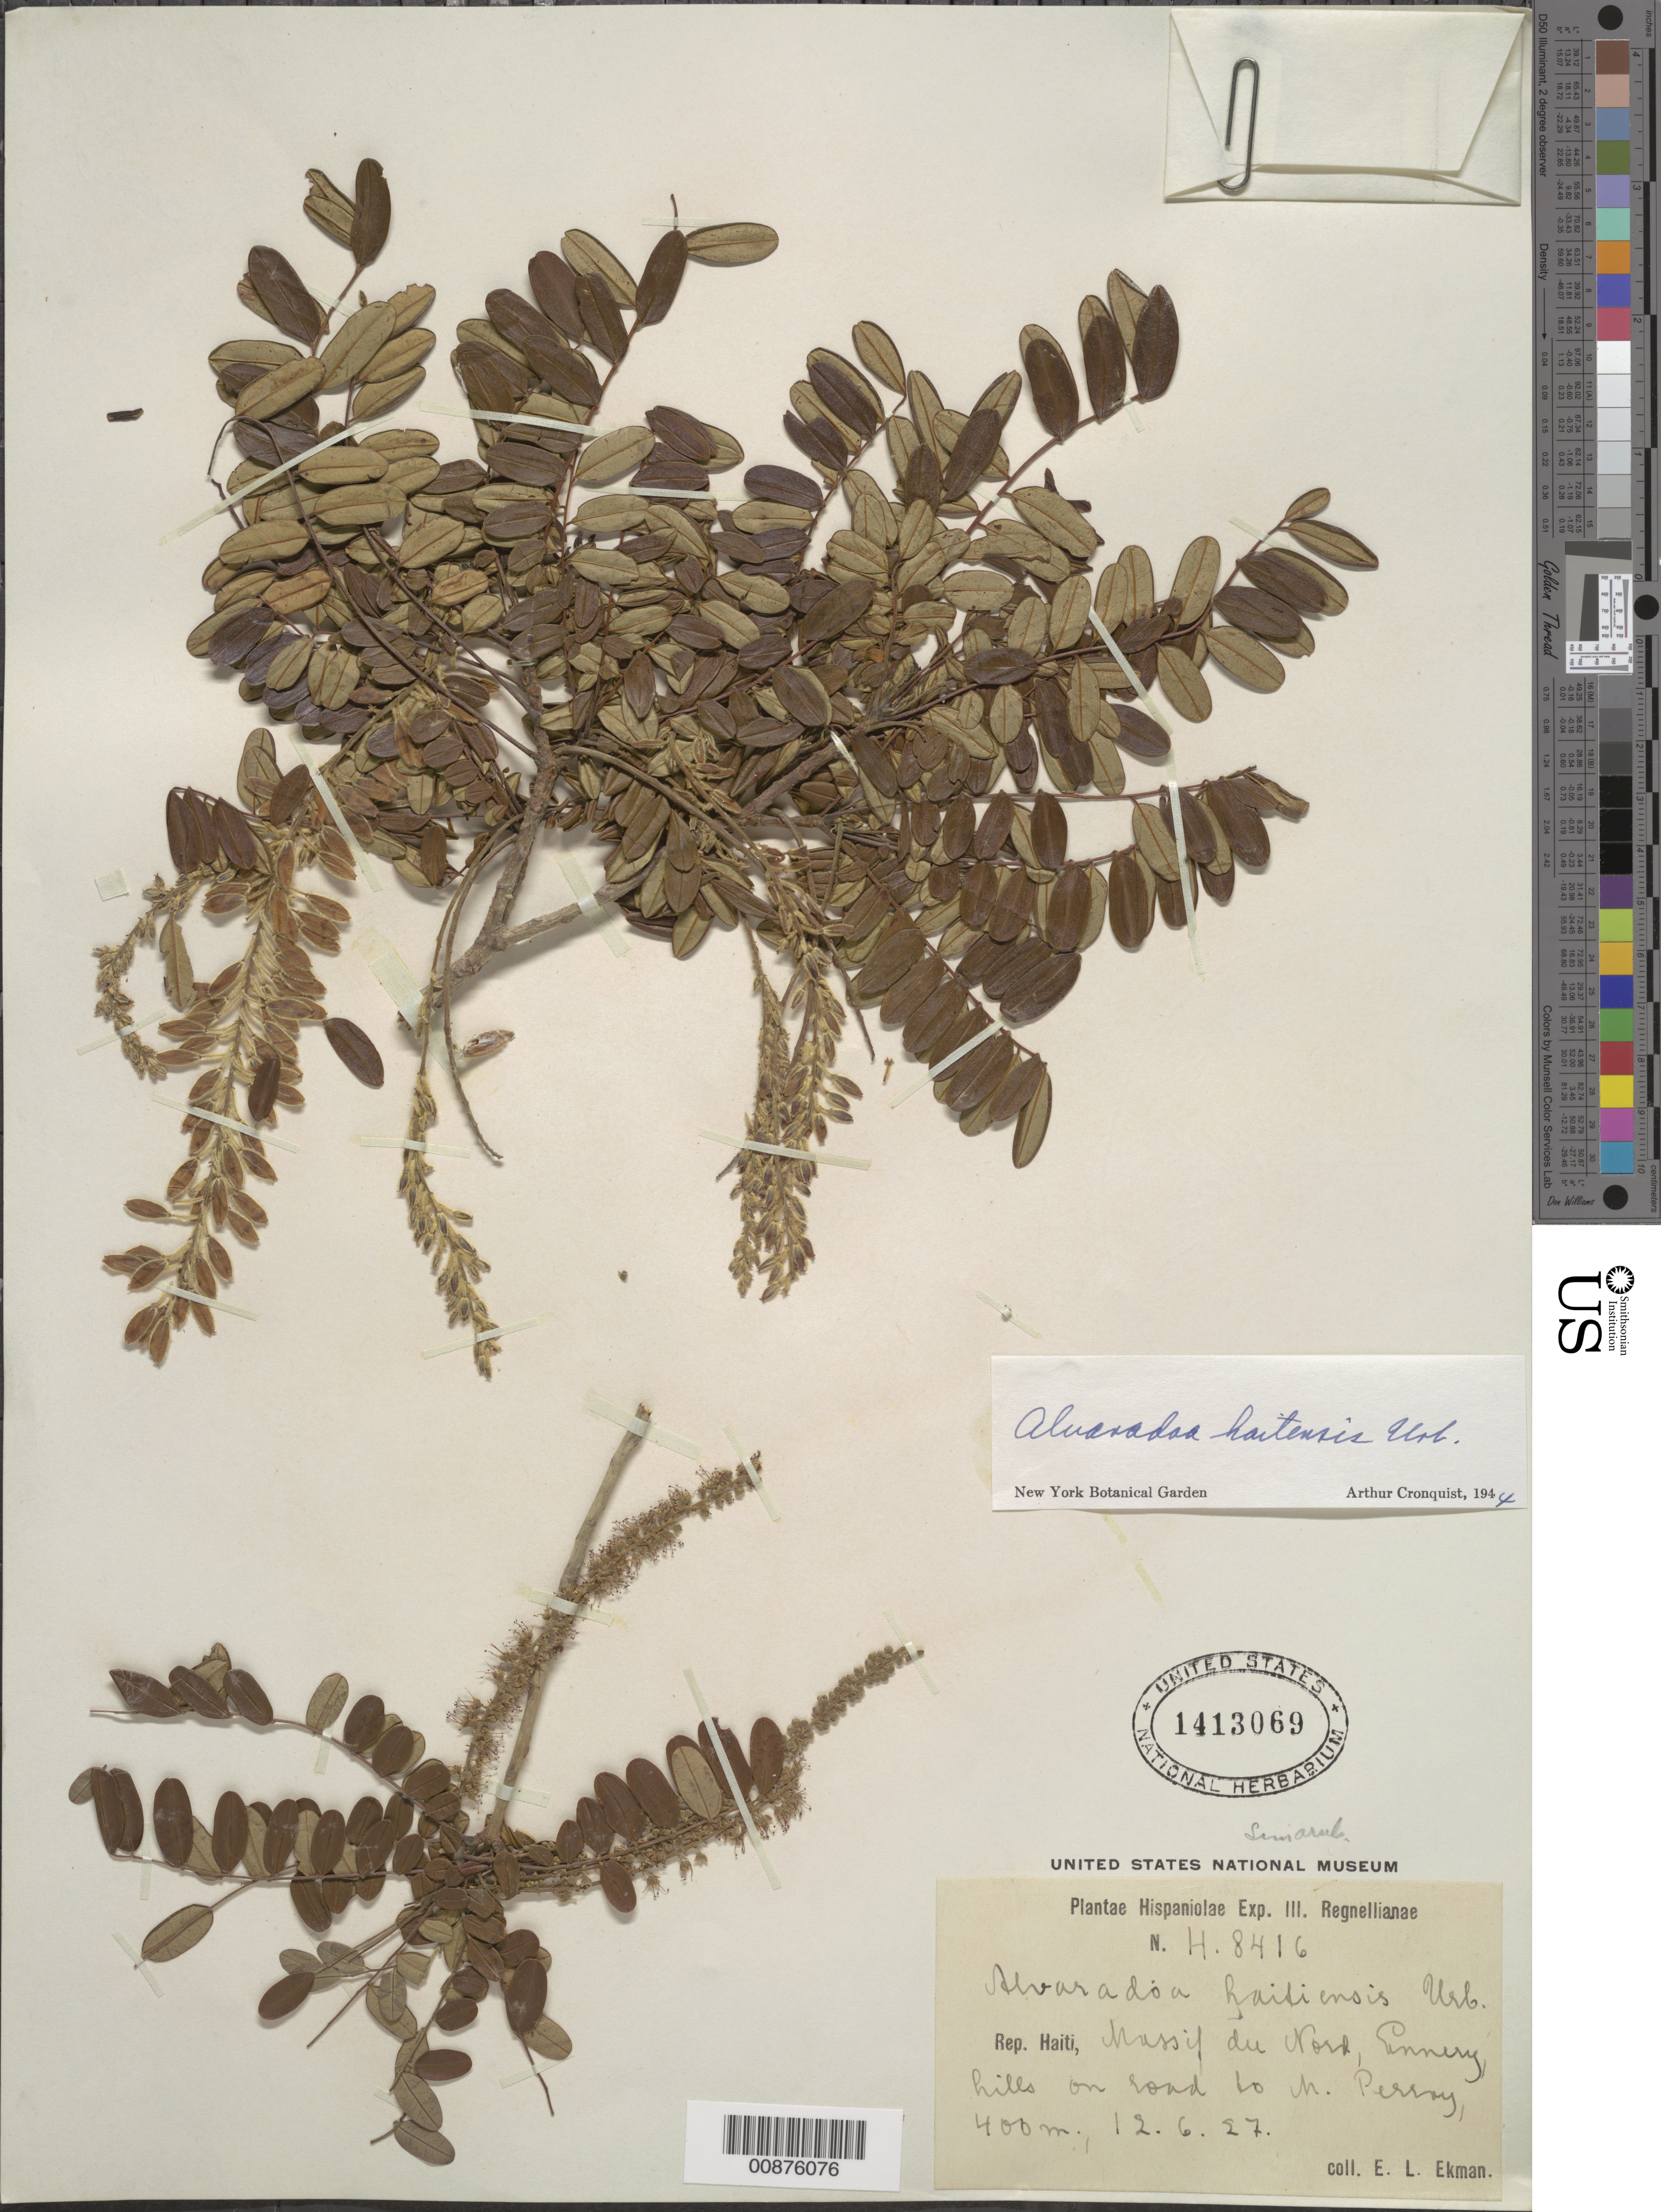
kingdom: Plantae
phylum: Tracheophyta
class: Magnoliopsida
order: Picramniales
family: Picramniaceae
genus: Alvaradoa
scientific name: Alvaradoa haitiensis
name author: Urb.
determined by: Cronquist, A. J.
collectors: E. L. Ekman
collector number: H 8416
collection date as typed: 12 Jun 1927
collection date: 1927-06-12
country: Haiti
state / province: Artibonite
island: Hispaniola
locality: Massif du Nord, Ennery, road to M. Peray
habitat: Hills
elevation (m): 400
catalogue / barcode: US 1413069